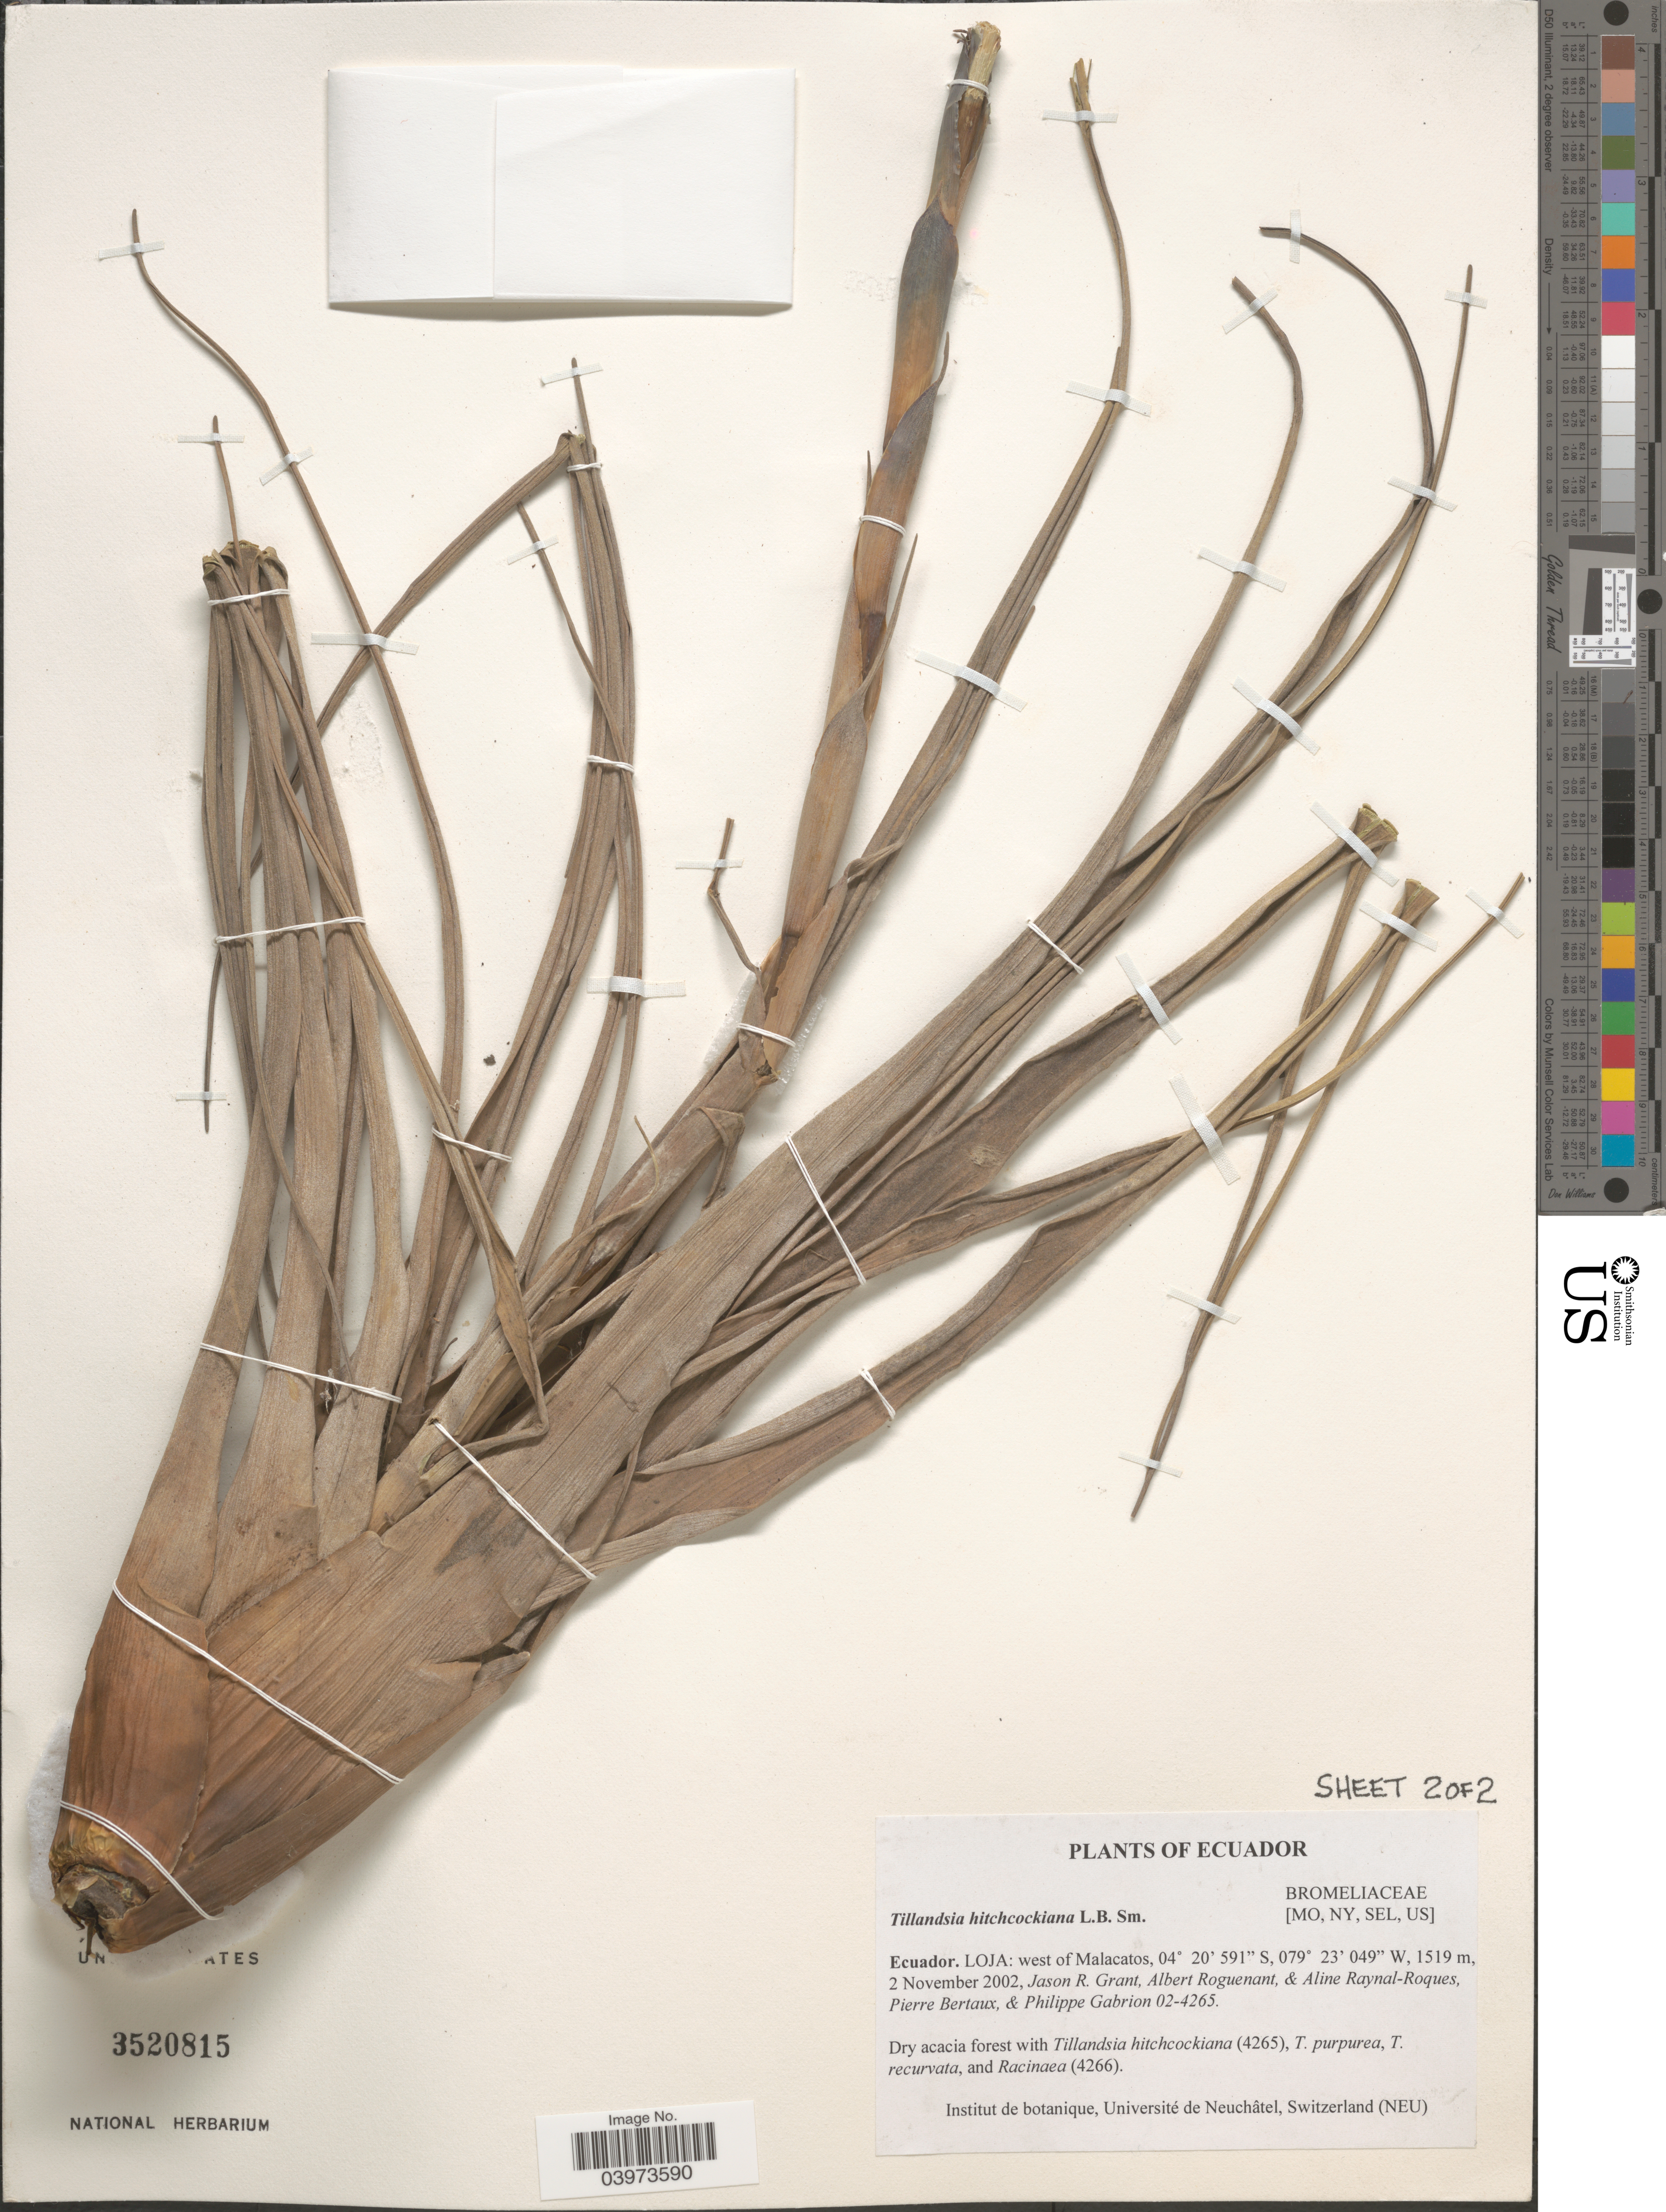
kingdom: Plantae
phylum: Tracheophyta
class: Liliopsida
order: Poales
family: Bromeliaceae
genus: Tillandsia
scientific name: Tillandsia hitchcockiana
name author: L.B. Sm.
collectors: J. R. Grant, A. Roguenant, A. M. Raynal, P. Bertaux & P. Gabrion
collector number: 02-4265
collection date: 2002-11-02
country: Ecuador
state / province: Loja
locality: West of Malacatos.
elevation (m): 1519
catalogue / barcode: US 3520815